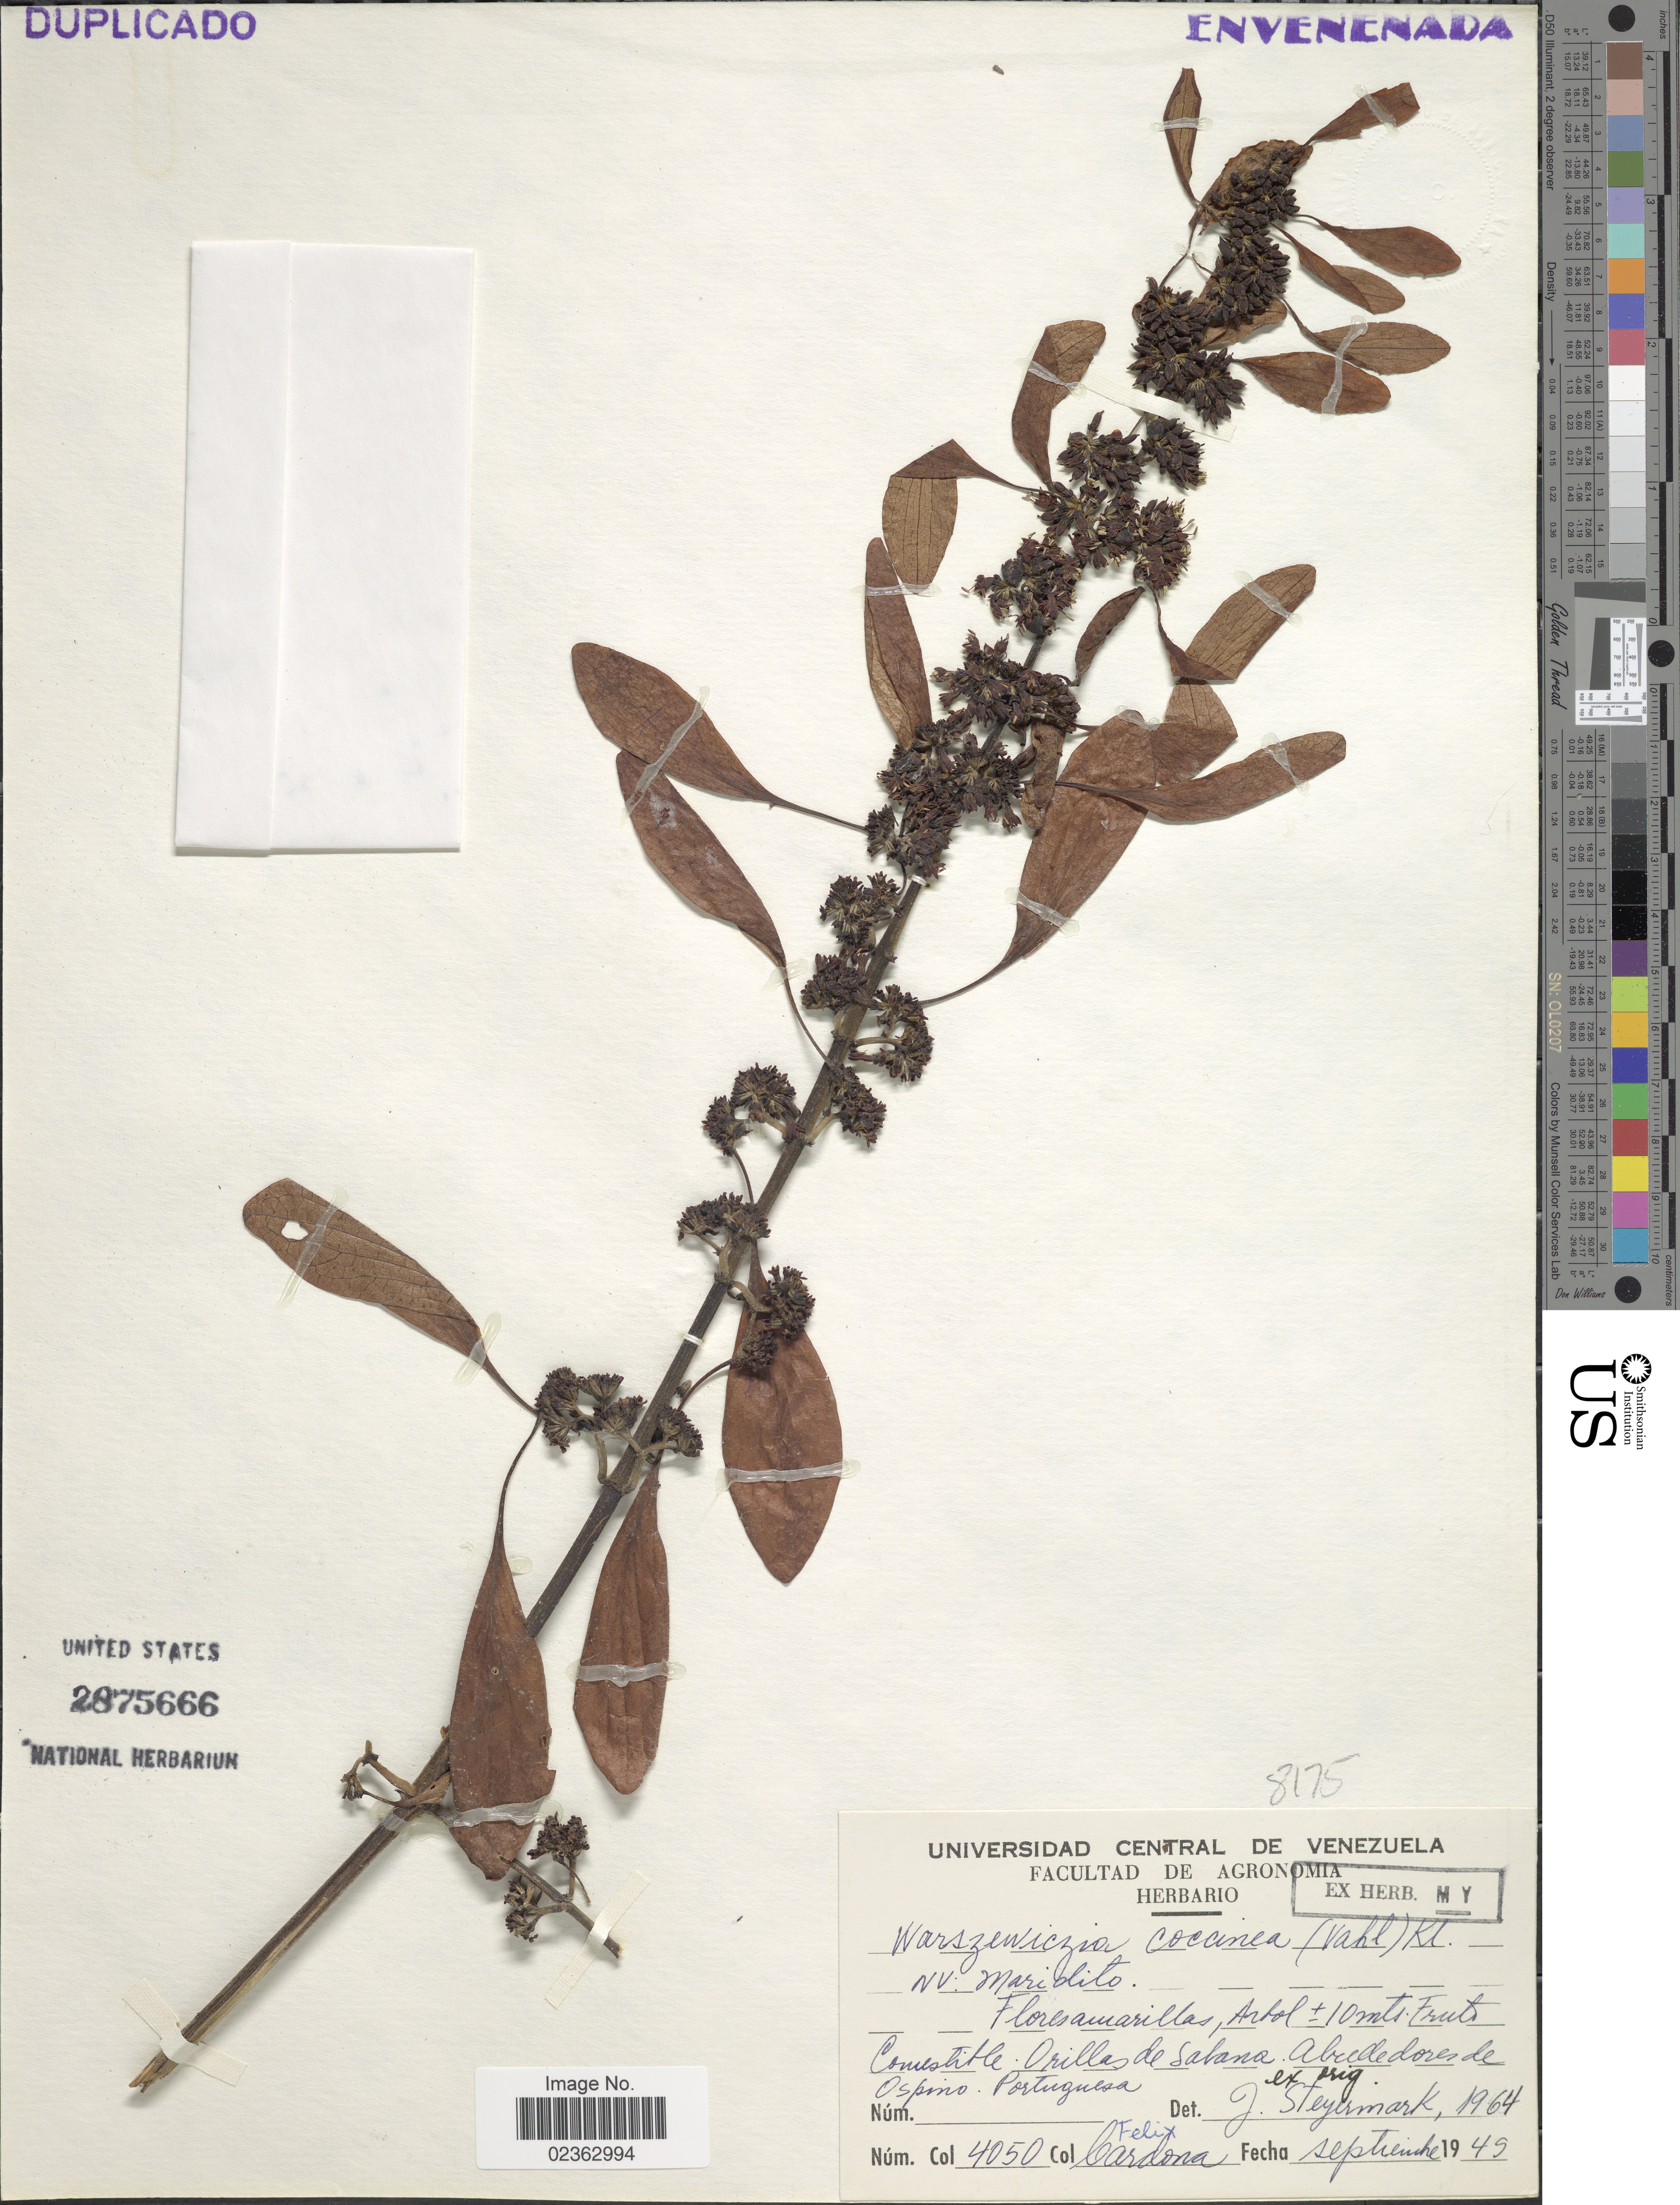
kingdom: Plantae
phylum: Tracheophyta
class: Magnoliopsida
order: Gentianales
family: Rubiaceae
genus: Warszewiczia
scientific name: Warszewiczia coccinea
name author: (Vahl) Klotzsch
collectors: -. Felix & -. Cardona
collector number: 4050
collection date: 1949-09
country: Venezuela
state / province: Portuguesa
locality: Orillas de Sabana, Alrededores de Ospino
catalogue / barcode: US 2875666